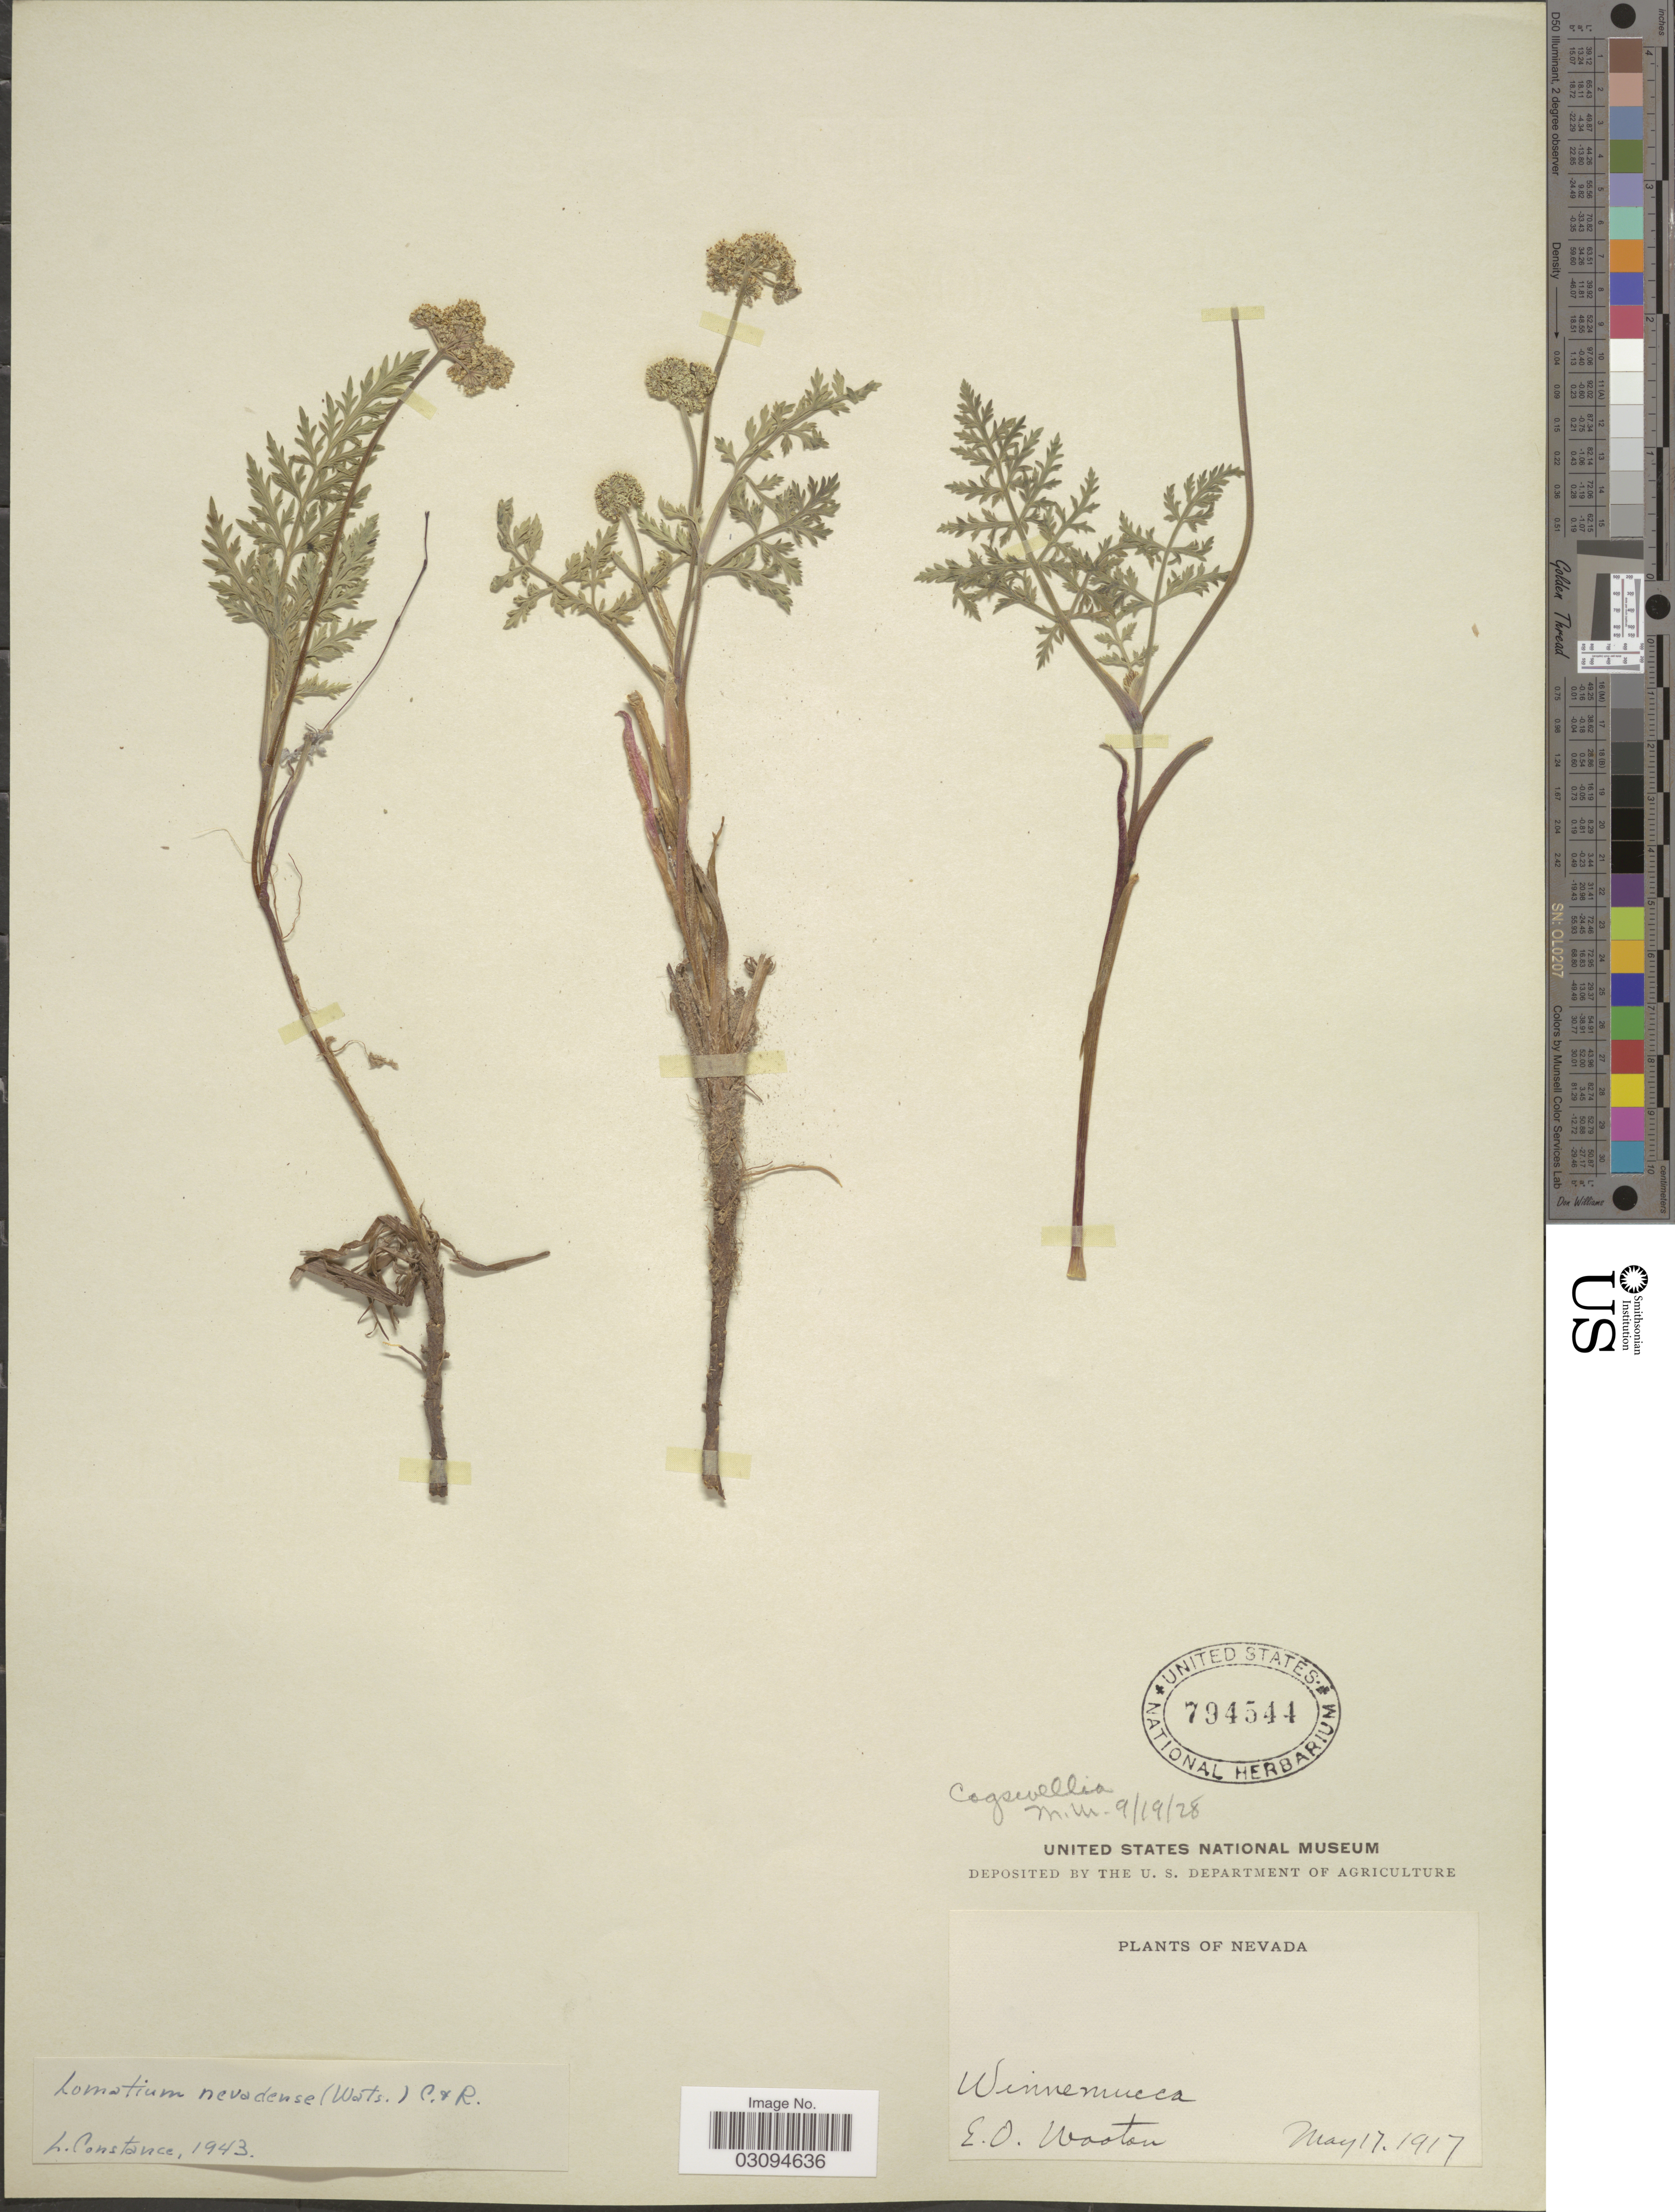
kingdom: Plantae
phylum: Tracheophyta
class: Magnoliopsida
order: Apiales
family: Apiaceae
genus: Lomatium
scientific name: Lomatium nevadense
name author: (S. Watson) J.M. Coult. & Rose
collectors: E. O. Wooton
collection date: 1917-05-17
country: United States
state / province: Nevada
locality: Winnemucca.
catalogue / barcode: US 794544